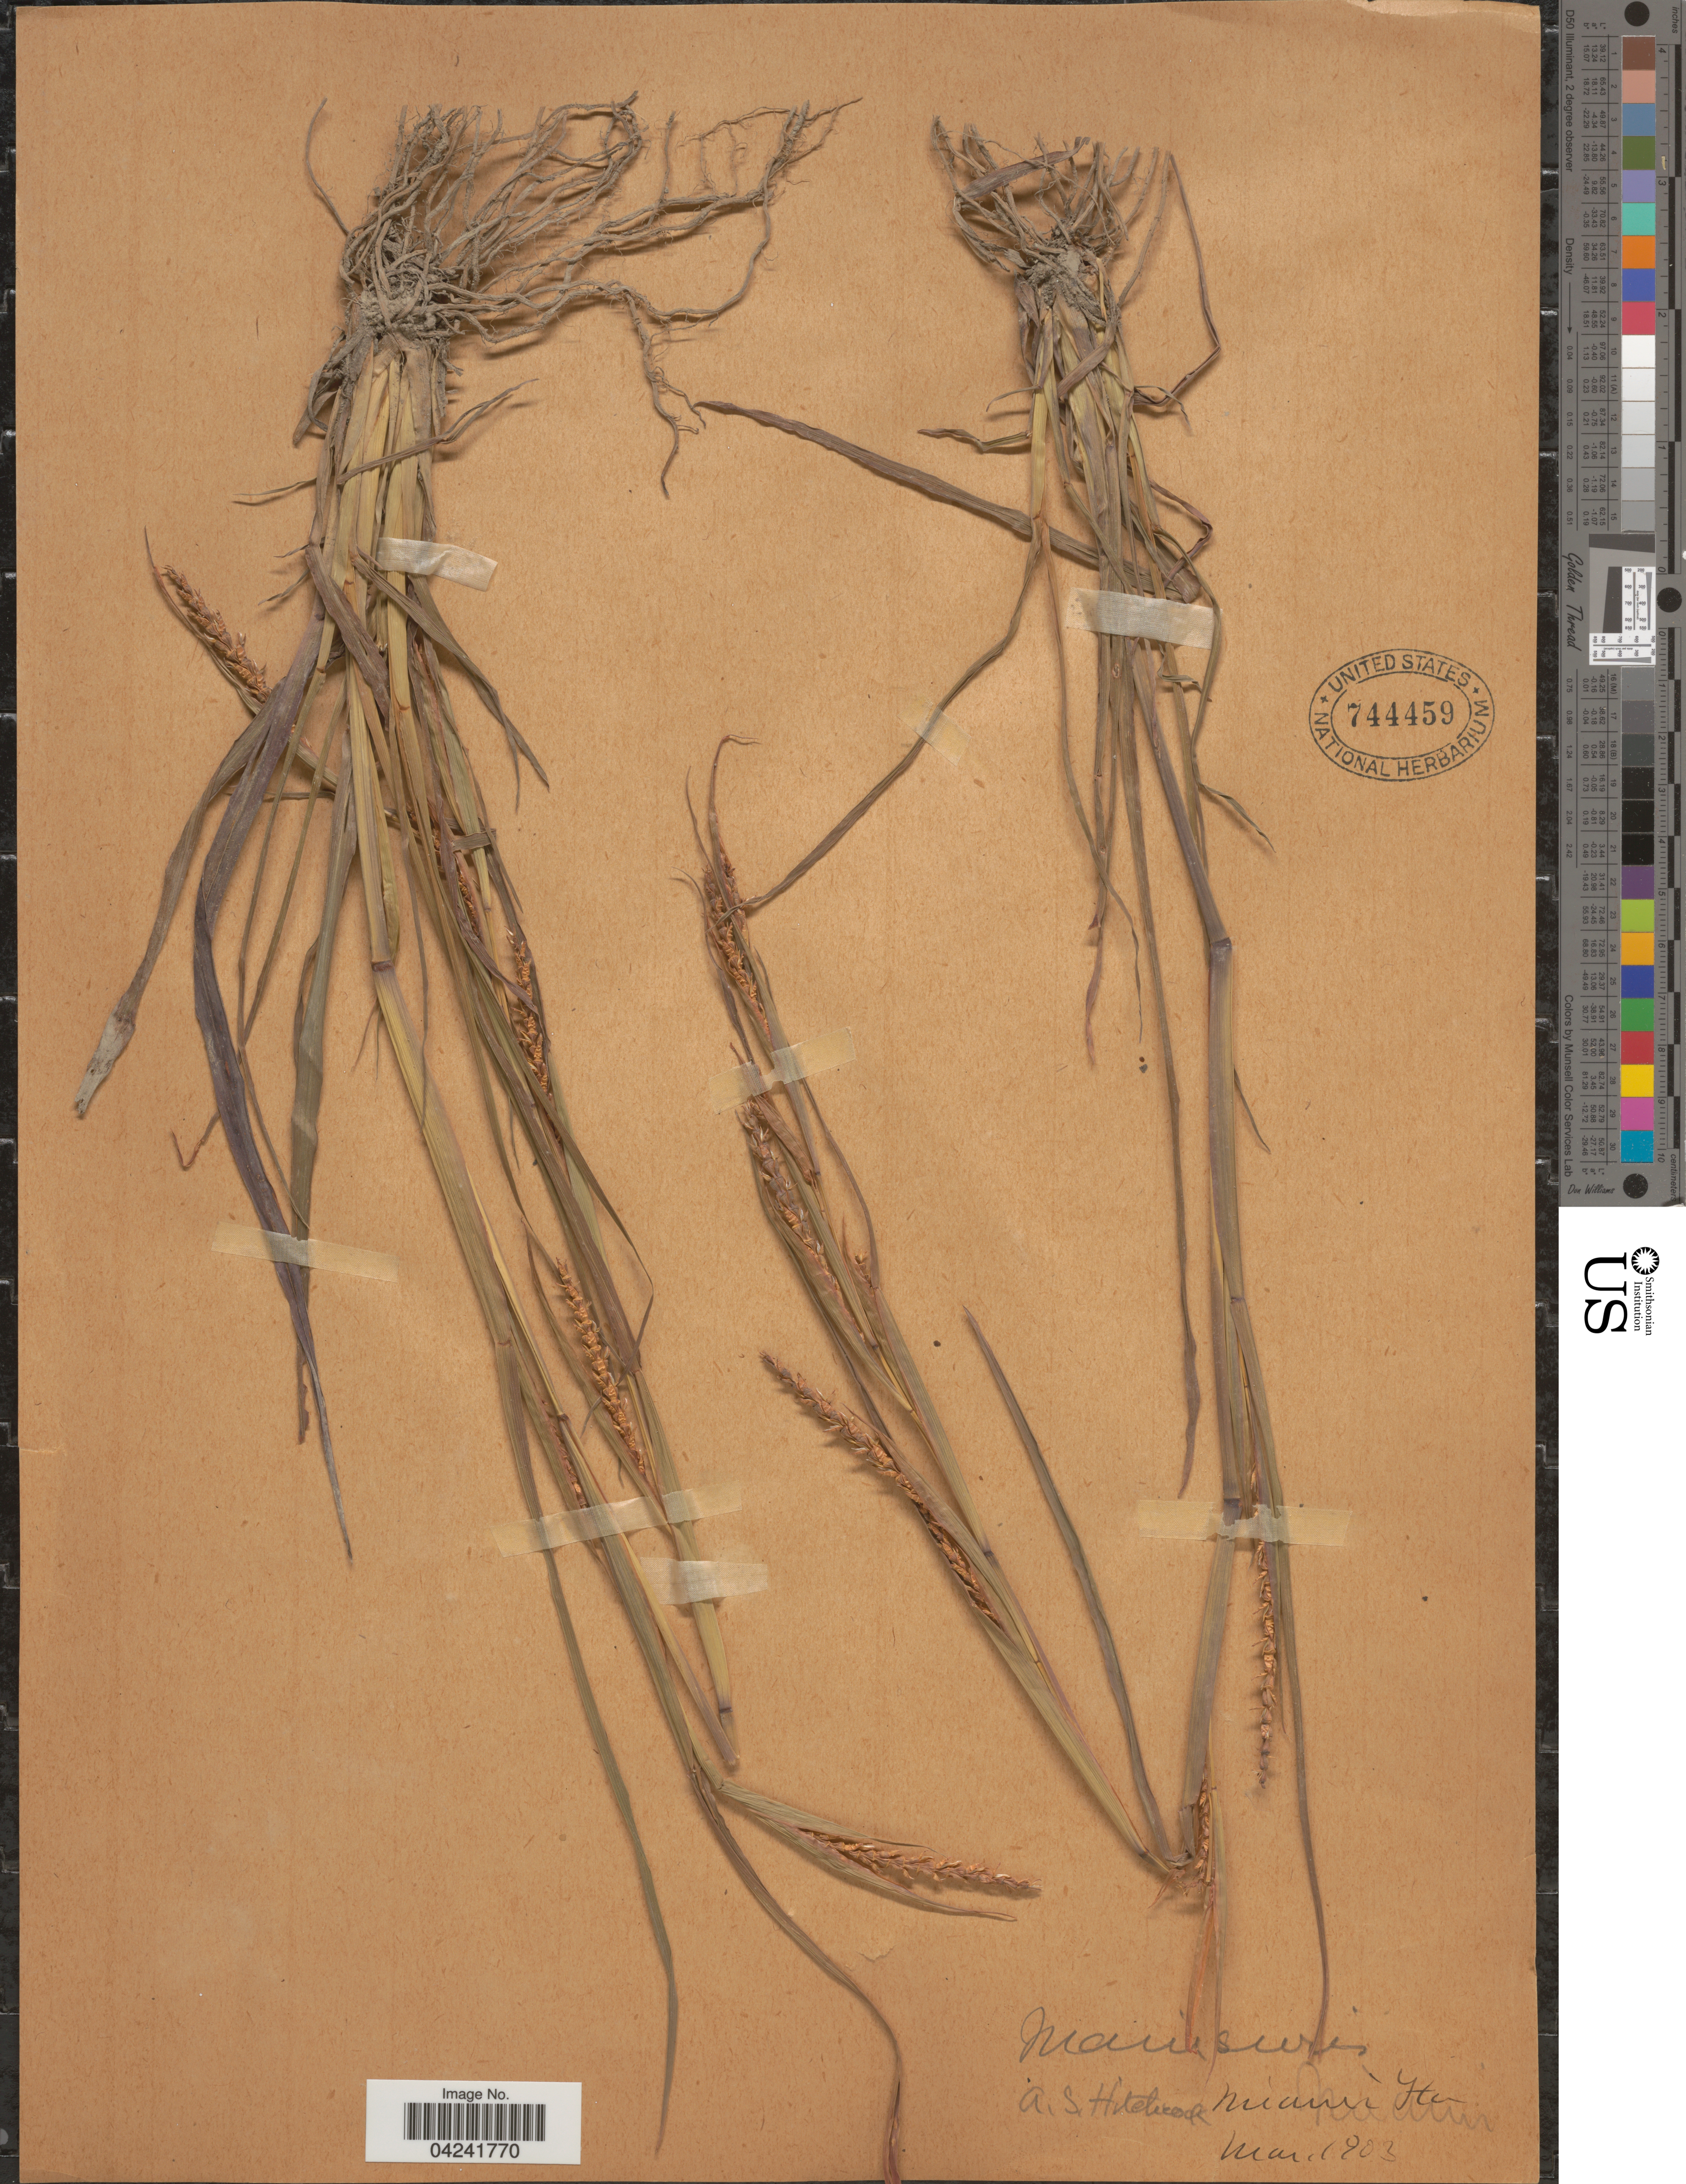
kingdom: Plantae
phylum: Tracheophyta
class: Liliopsida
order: Poales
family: Poaceae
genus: Mnesithea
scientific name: Mnesithea rugosa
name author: (Nutt.) de Koning & Sosef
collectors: A. S. Hitchcock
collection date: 1903-03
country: United States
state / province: Florida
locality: Miami.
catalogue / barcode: US 744459